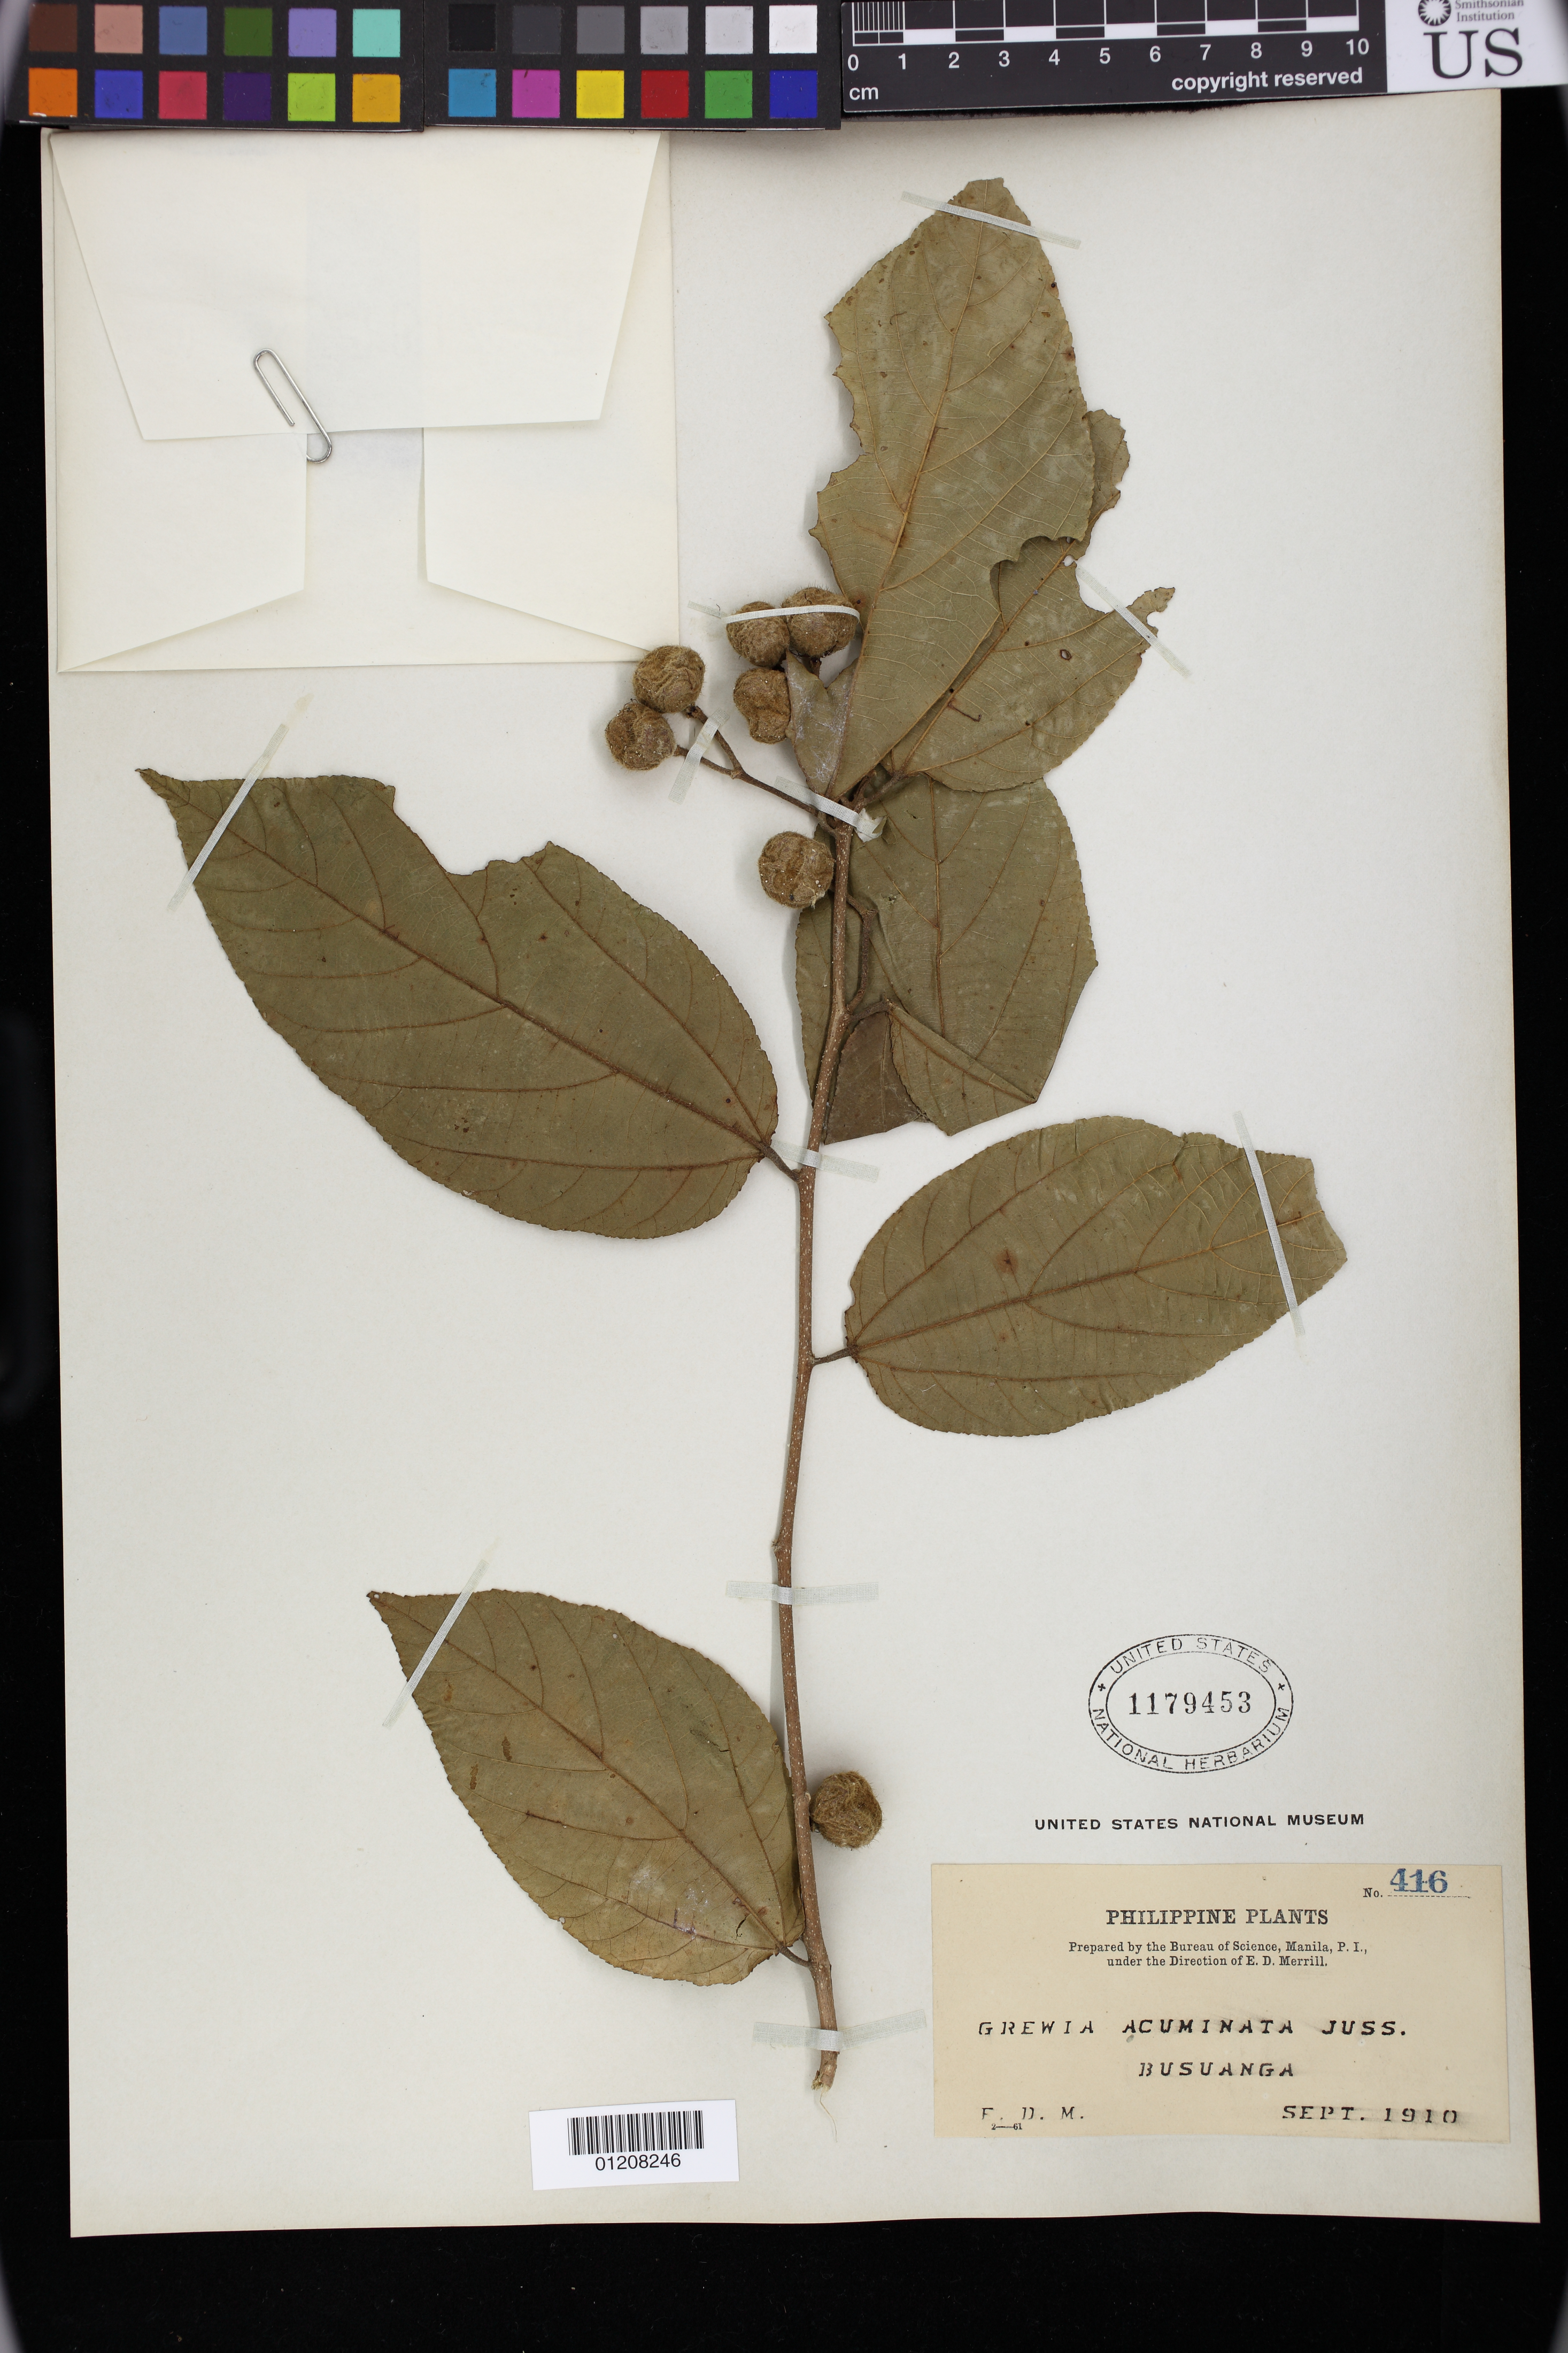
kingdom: Plantae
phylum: Tracheophyta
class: Magnoliopsida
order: Malvales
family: Malvaceae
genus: Grewia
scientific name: Grewia acuminata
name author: Juss.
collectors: E. D. Merrill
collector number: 416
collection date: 1910-09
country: Philippines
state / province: Mimaropa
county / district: Palawan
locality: Busuanga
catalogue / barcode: US 1179453